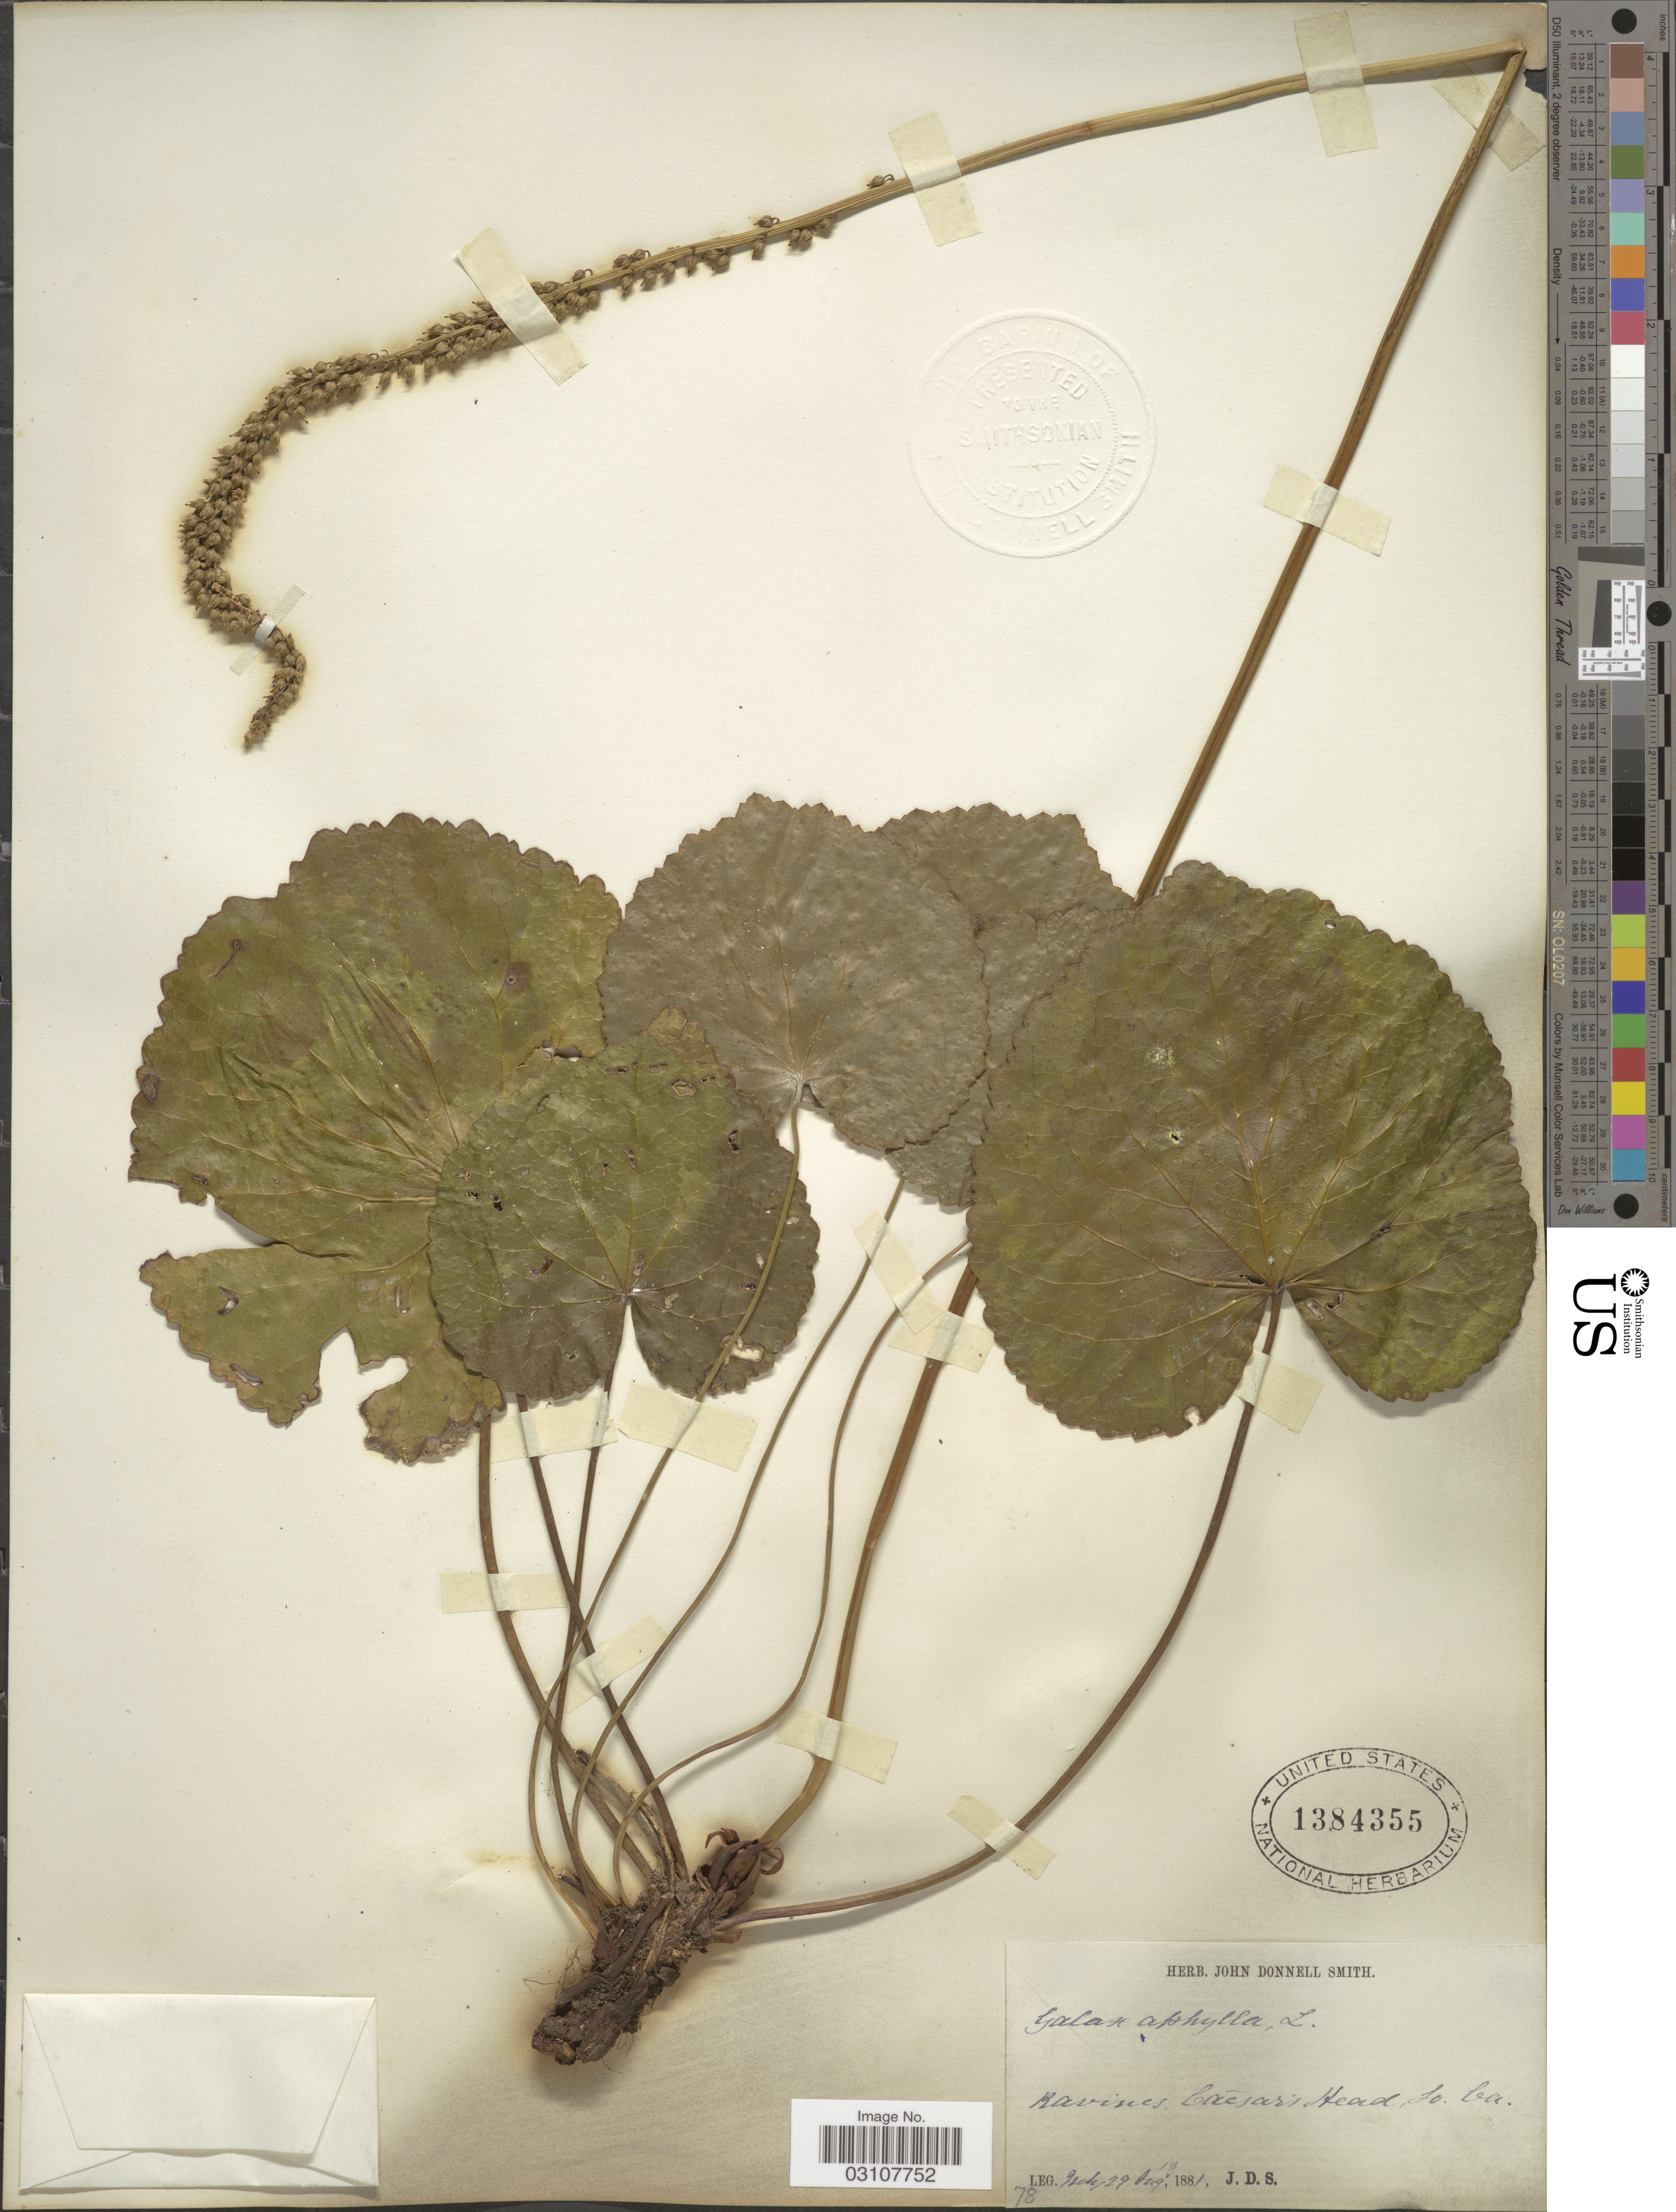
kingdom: Plantae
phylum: Tracheophyta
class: Magnoliopsida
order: Ericales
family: Diapensiaceae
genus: Galax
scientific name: Galax urceolata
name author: (Poir.) Brummitt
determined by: Gaynor, Michelle L., (FLAS), University of Florida (UNITED STATES)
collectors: J. Donnell Smith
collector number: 78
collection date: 1881-03-29/1881-08-13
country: United States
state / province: South Carolina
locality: Ravines, Caéser's Head.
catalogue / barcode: US 1384355